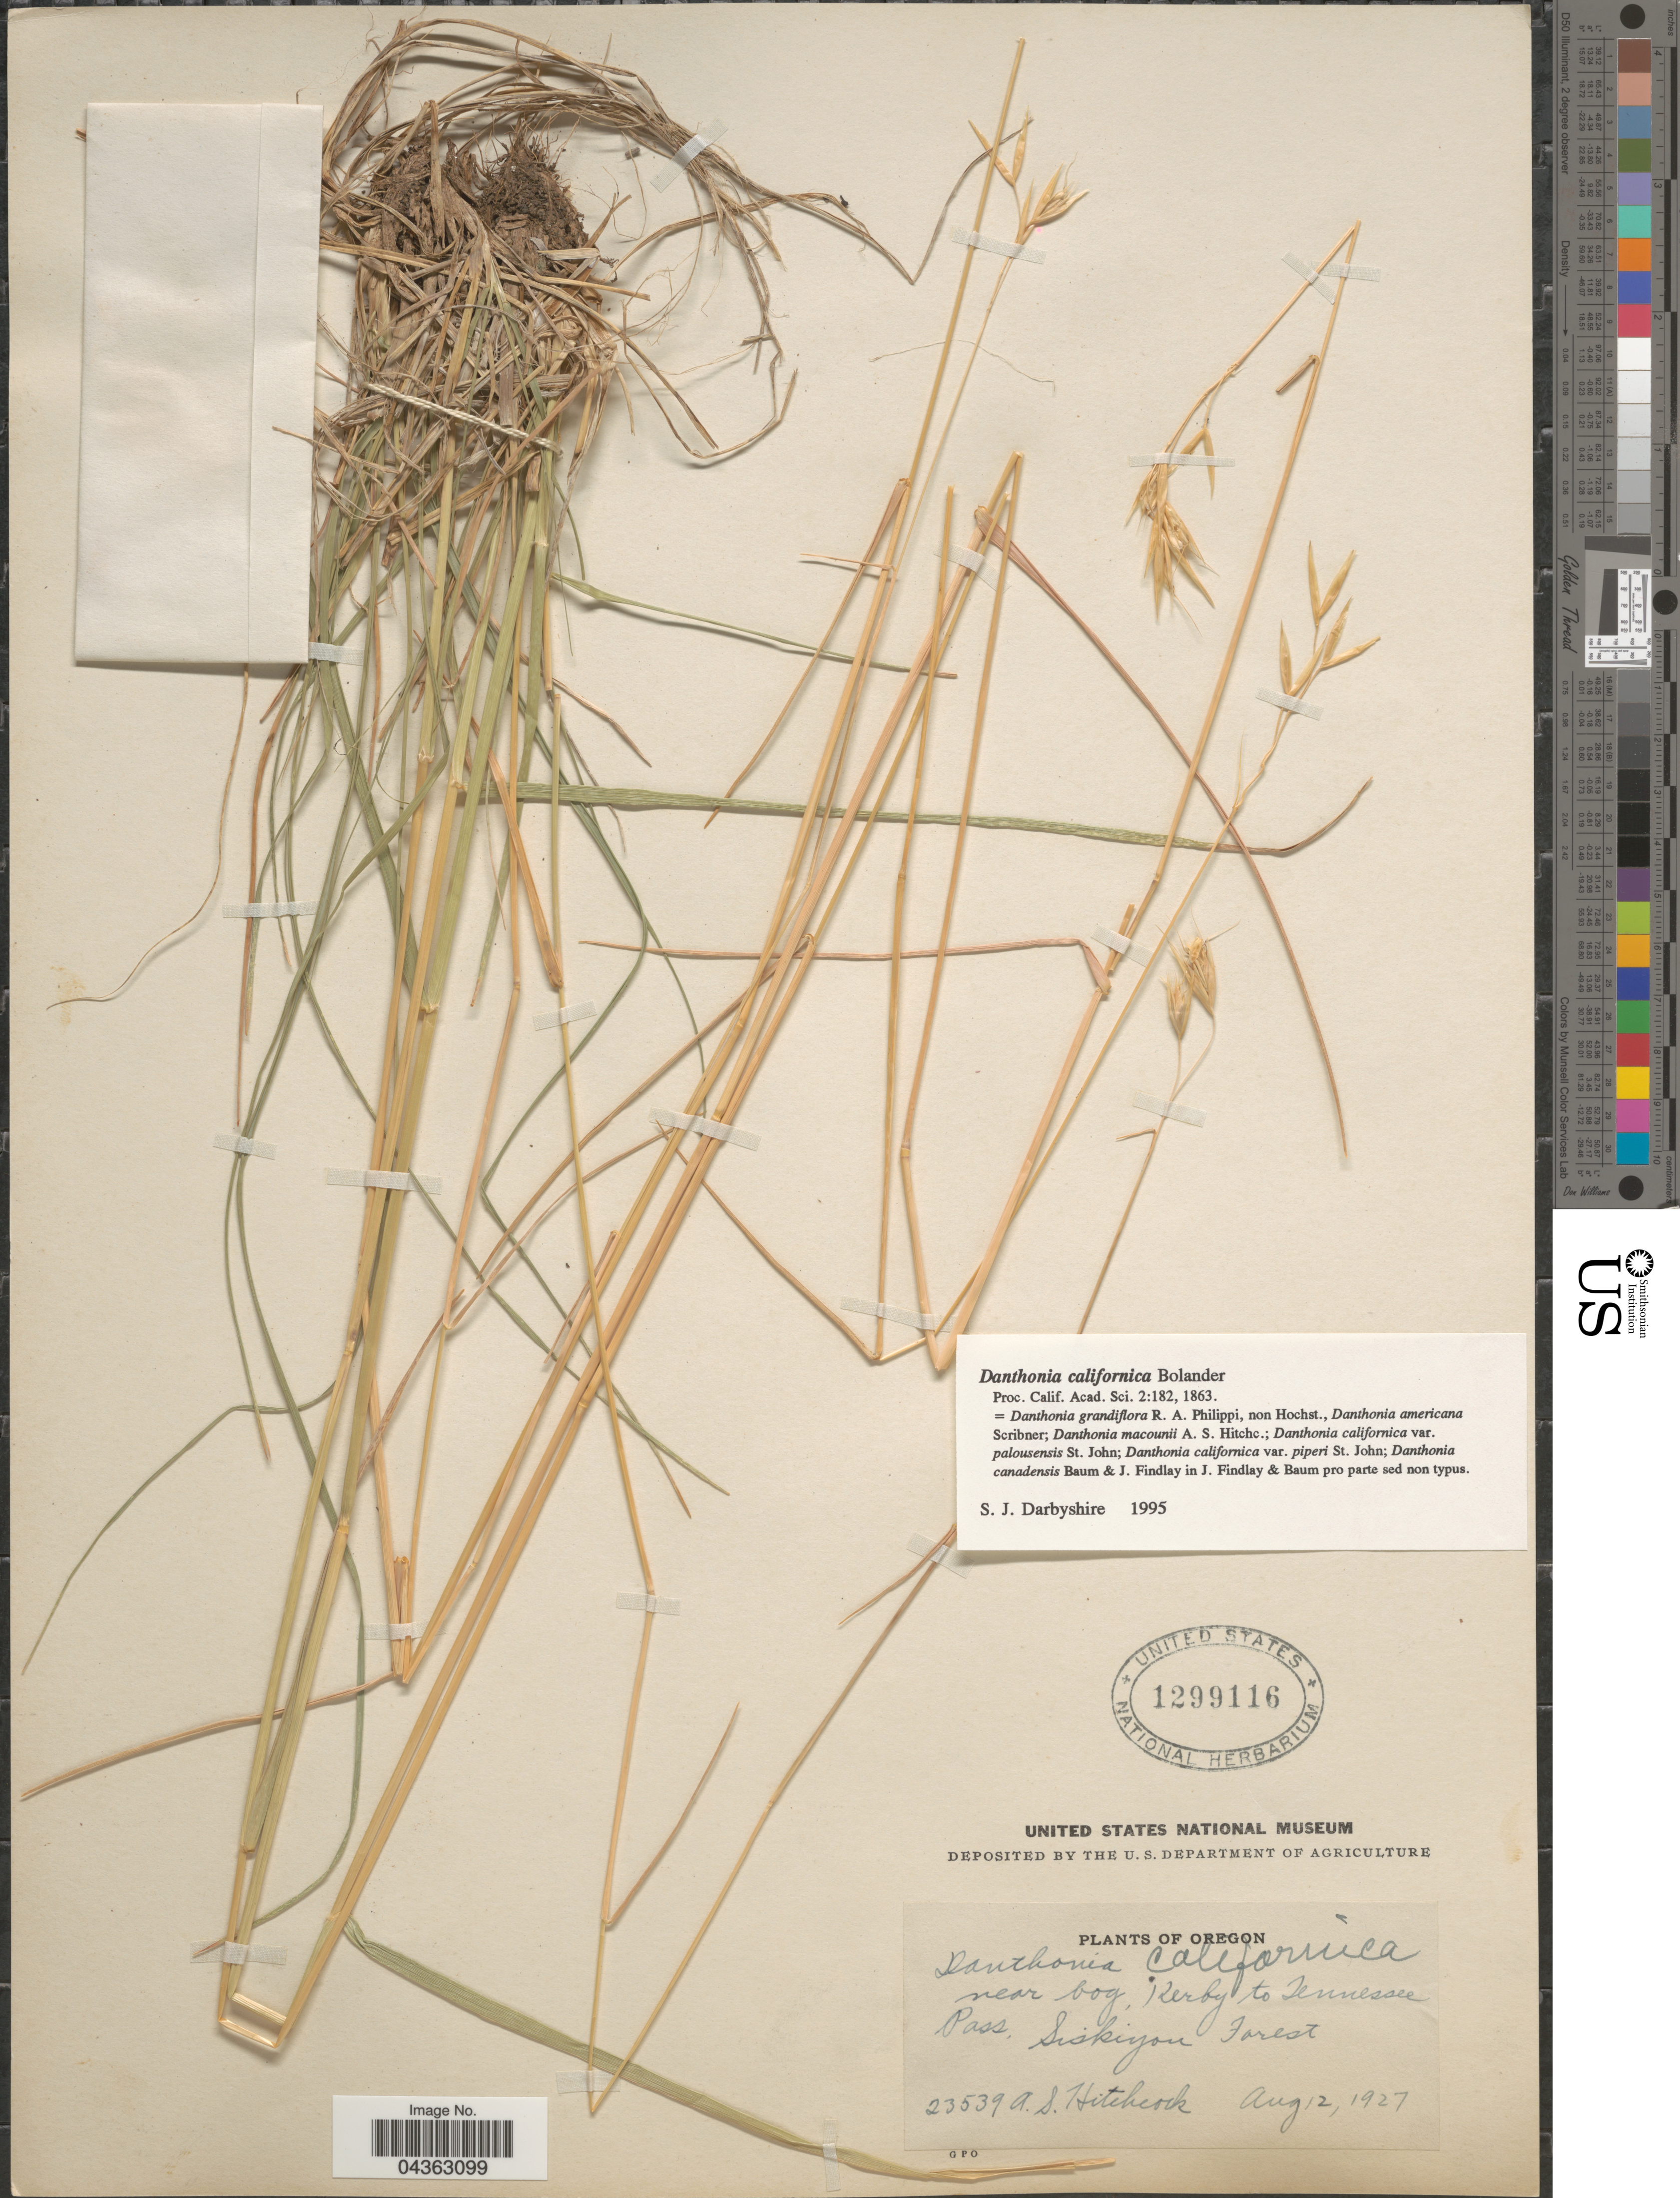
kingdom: Plantae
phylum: Tracheophyta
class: Liliopsida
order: Poales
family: Poaceae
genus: Danthonia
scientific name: Danthonia californica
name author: Bol.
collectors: A. S. Hitchcock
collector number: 23539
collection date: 1927-08-12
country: United States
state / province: Oregon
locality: Near bog, Kerby to Tennessee Pass, Siskiyou Forest.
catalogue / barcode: US 1299116